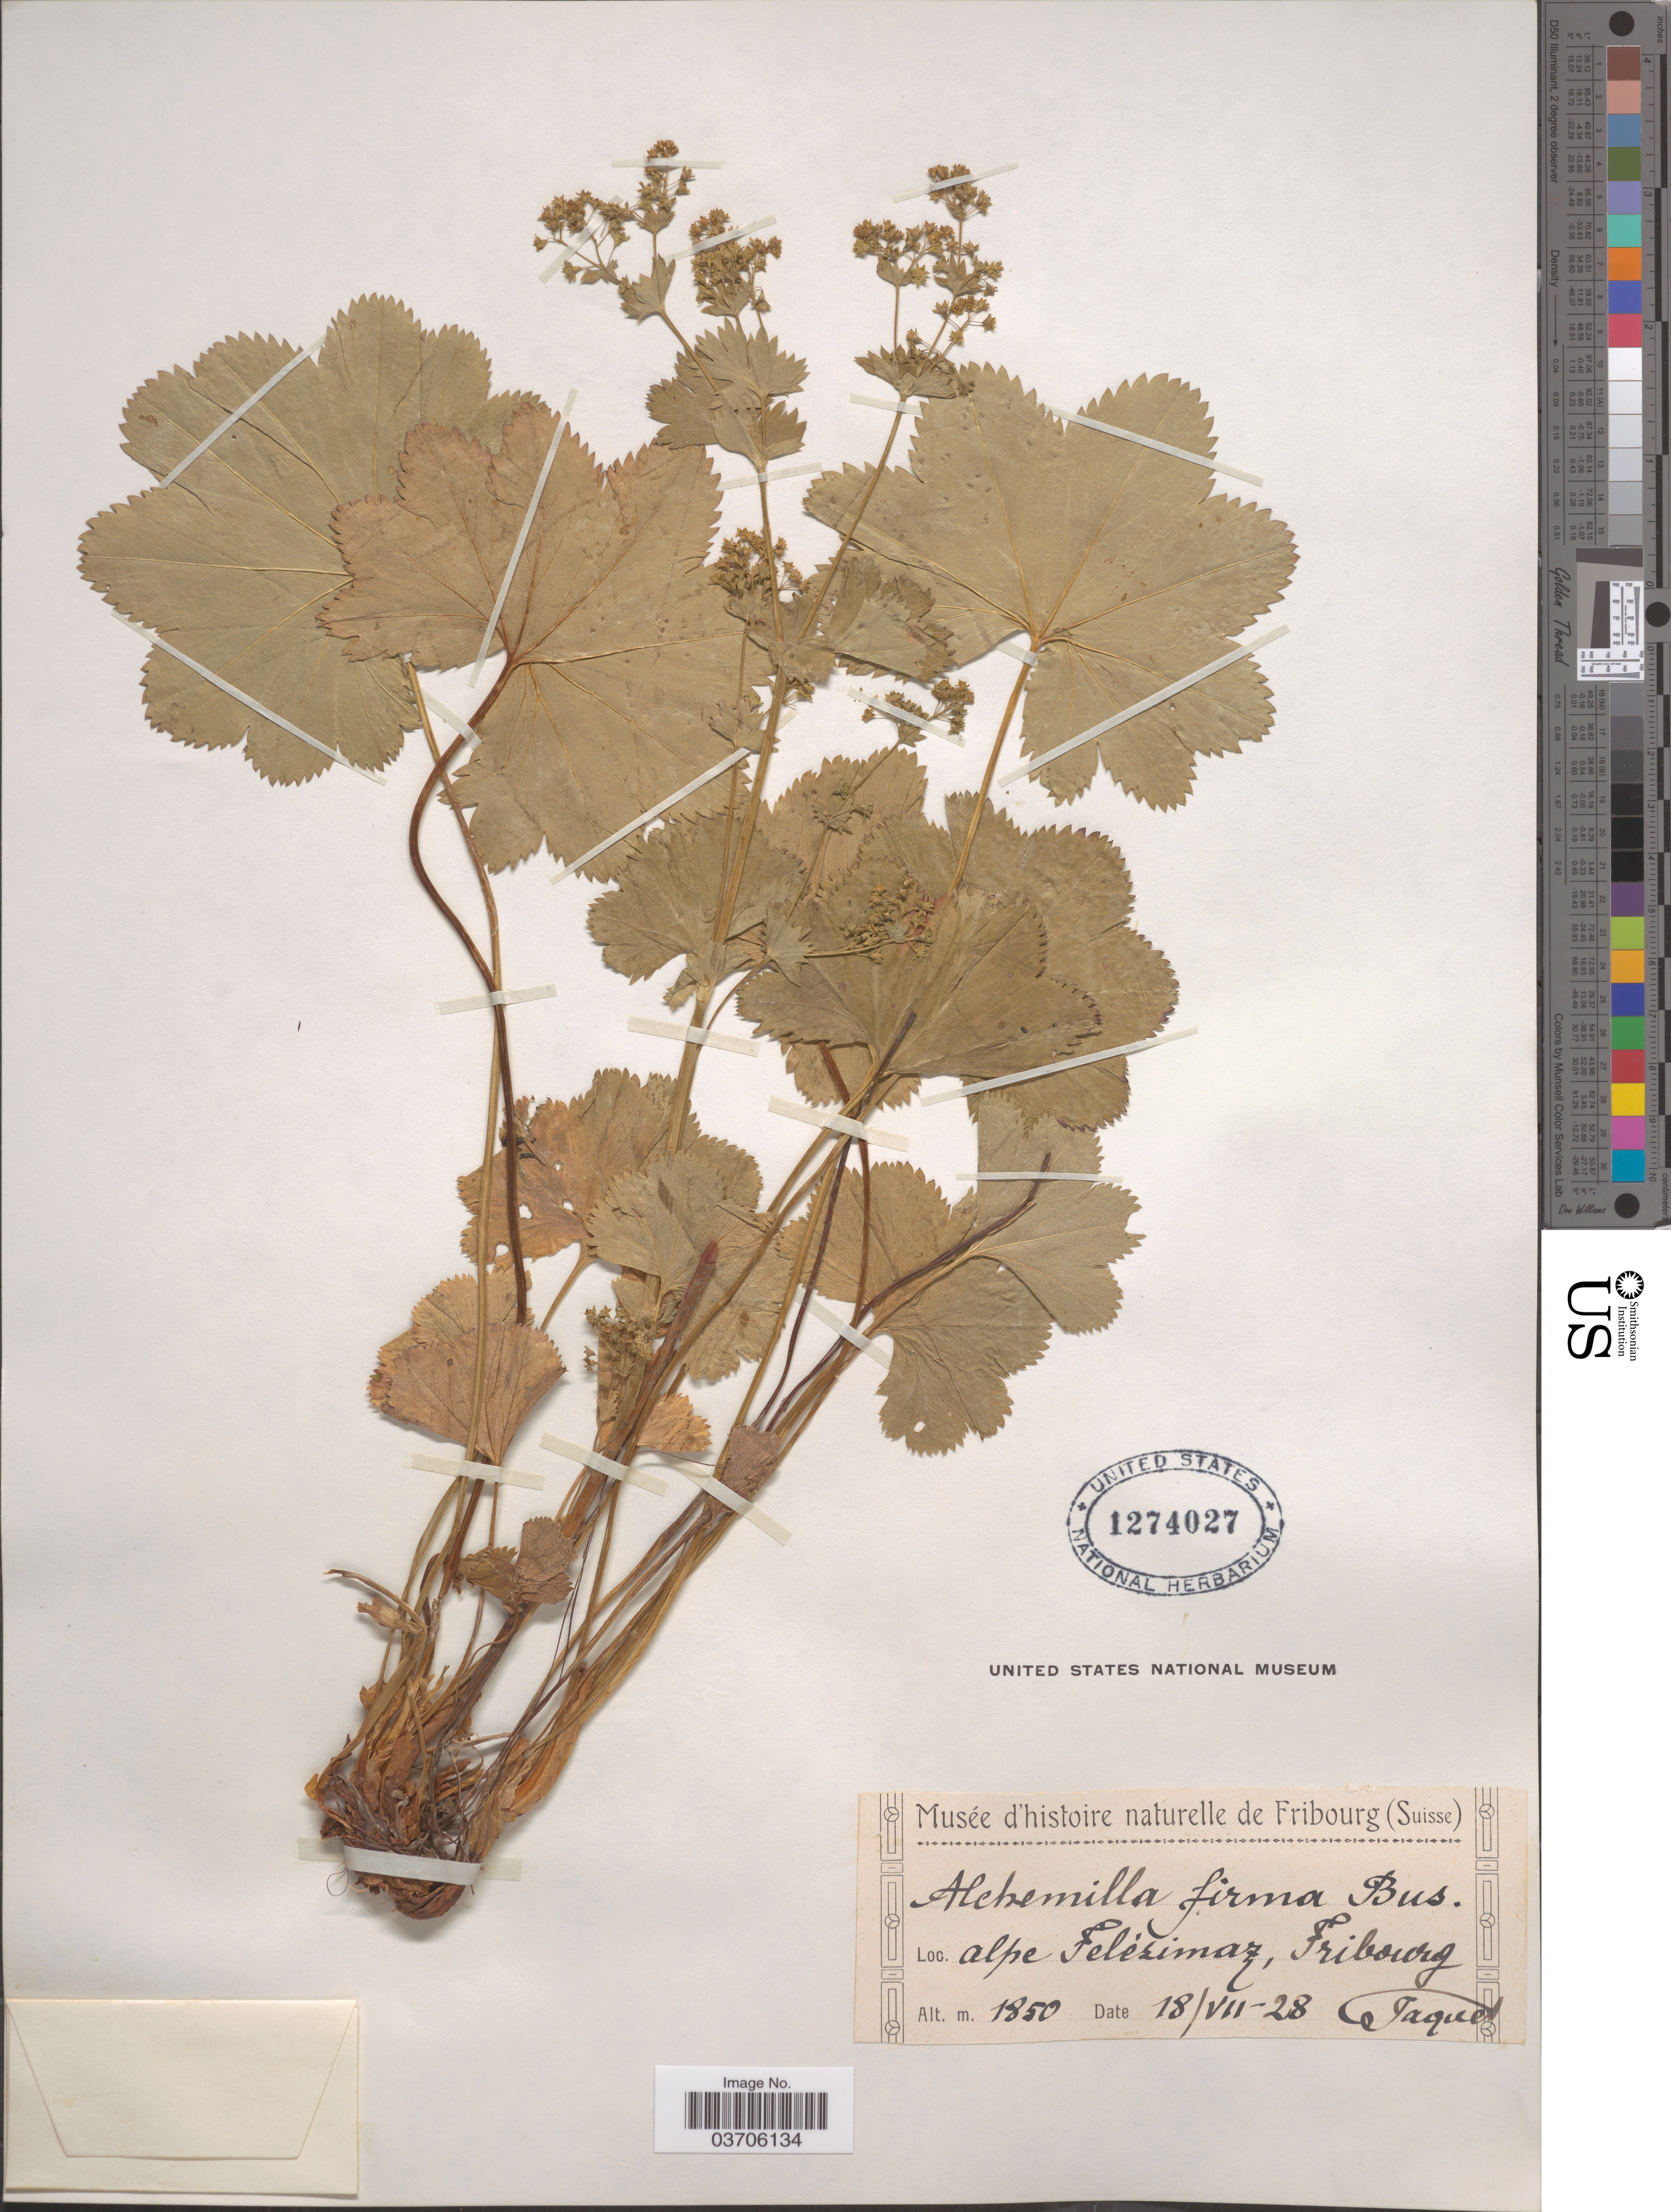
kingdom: Plantae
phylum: Tracheophyta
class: Magnoliopsida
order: Rosales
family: Rosaceae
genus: Alchemilla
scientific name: Alchemilla firma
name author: Buser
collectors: -. Jaquet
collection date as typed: Transcribed d/m/y: 18/7/28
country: Switzerland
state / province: Fribourg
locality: Alpe Felézimaz.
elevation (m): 1850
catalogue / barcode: US 1274027